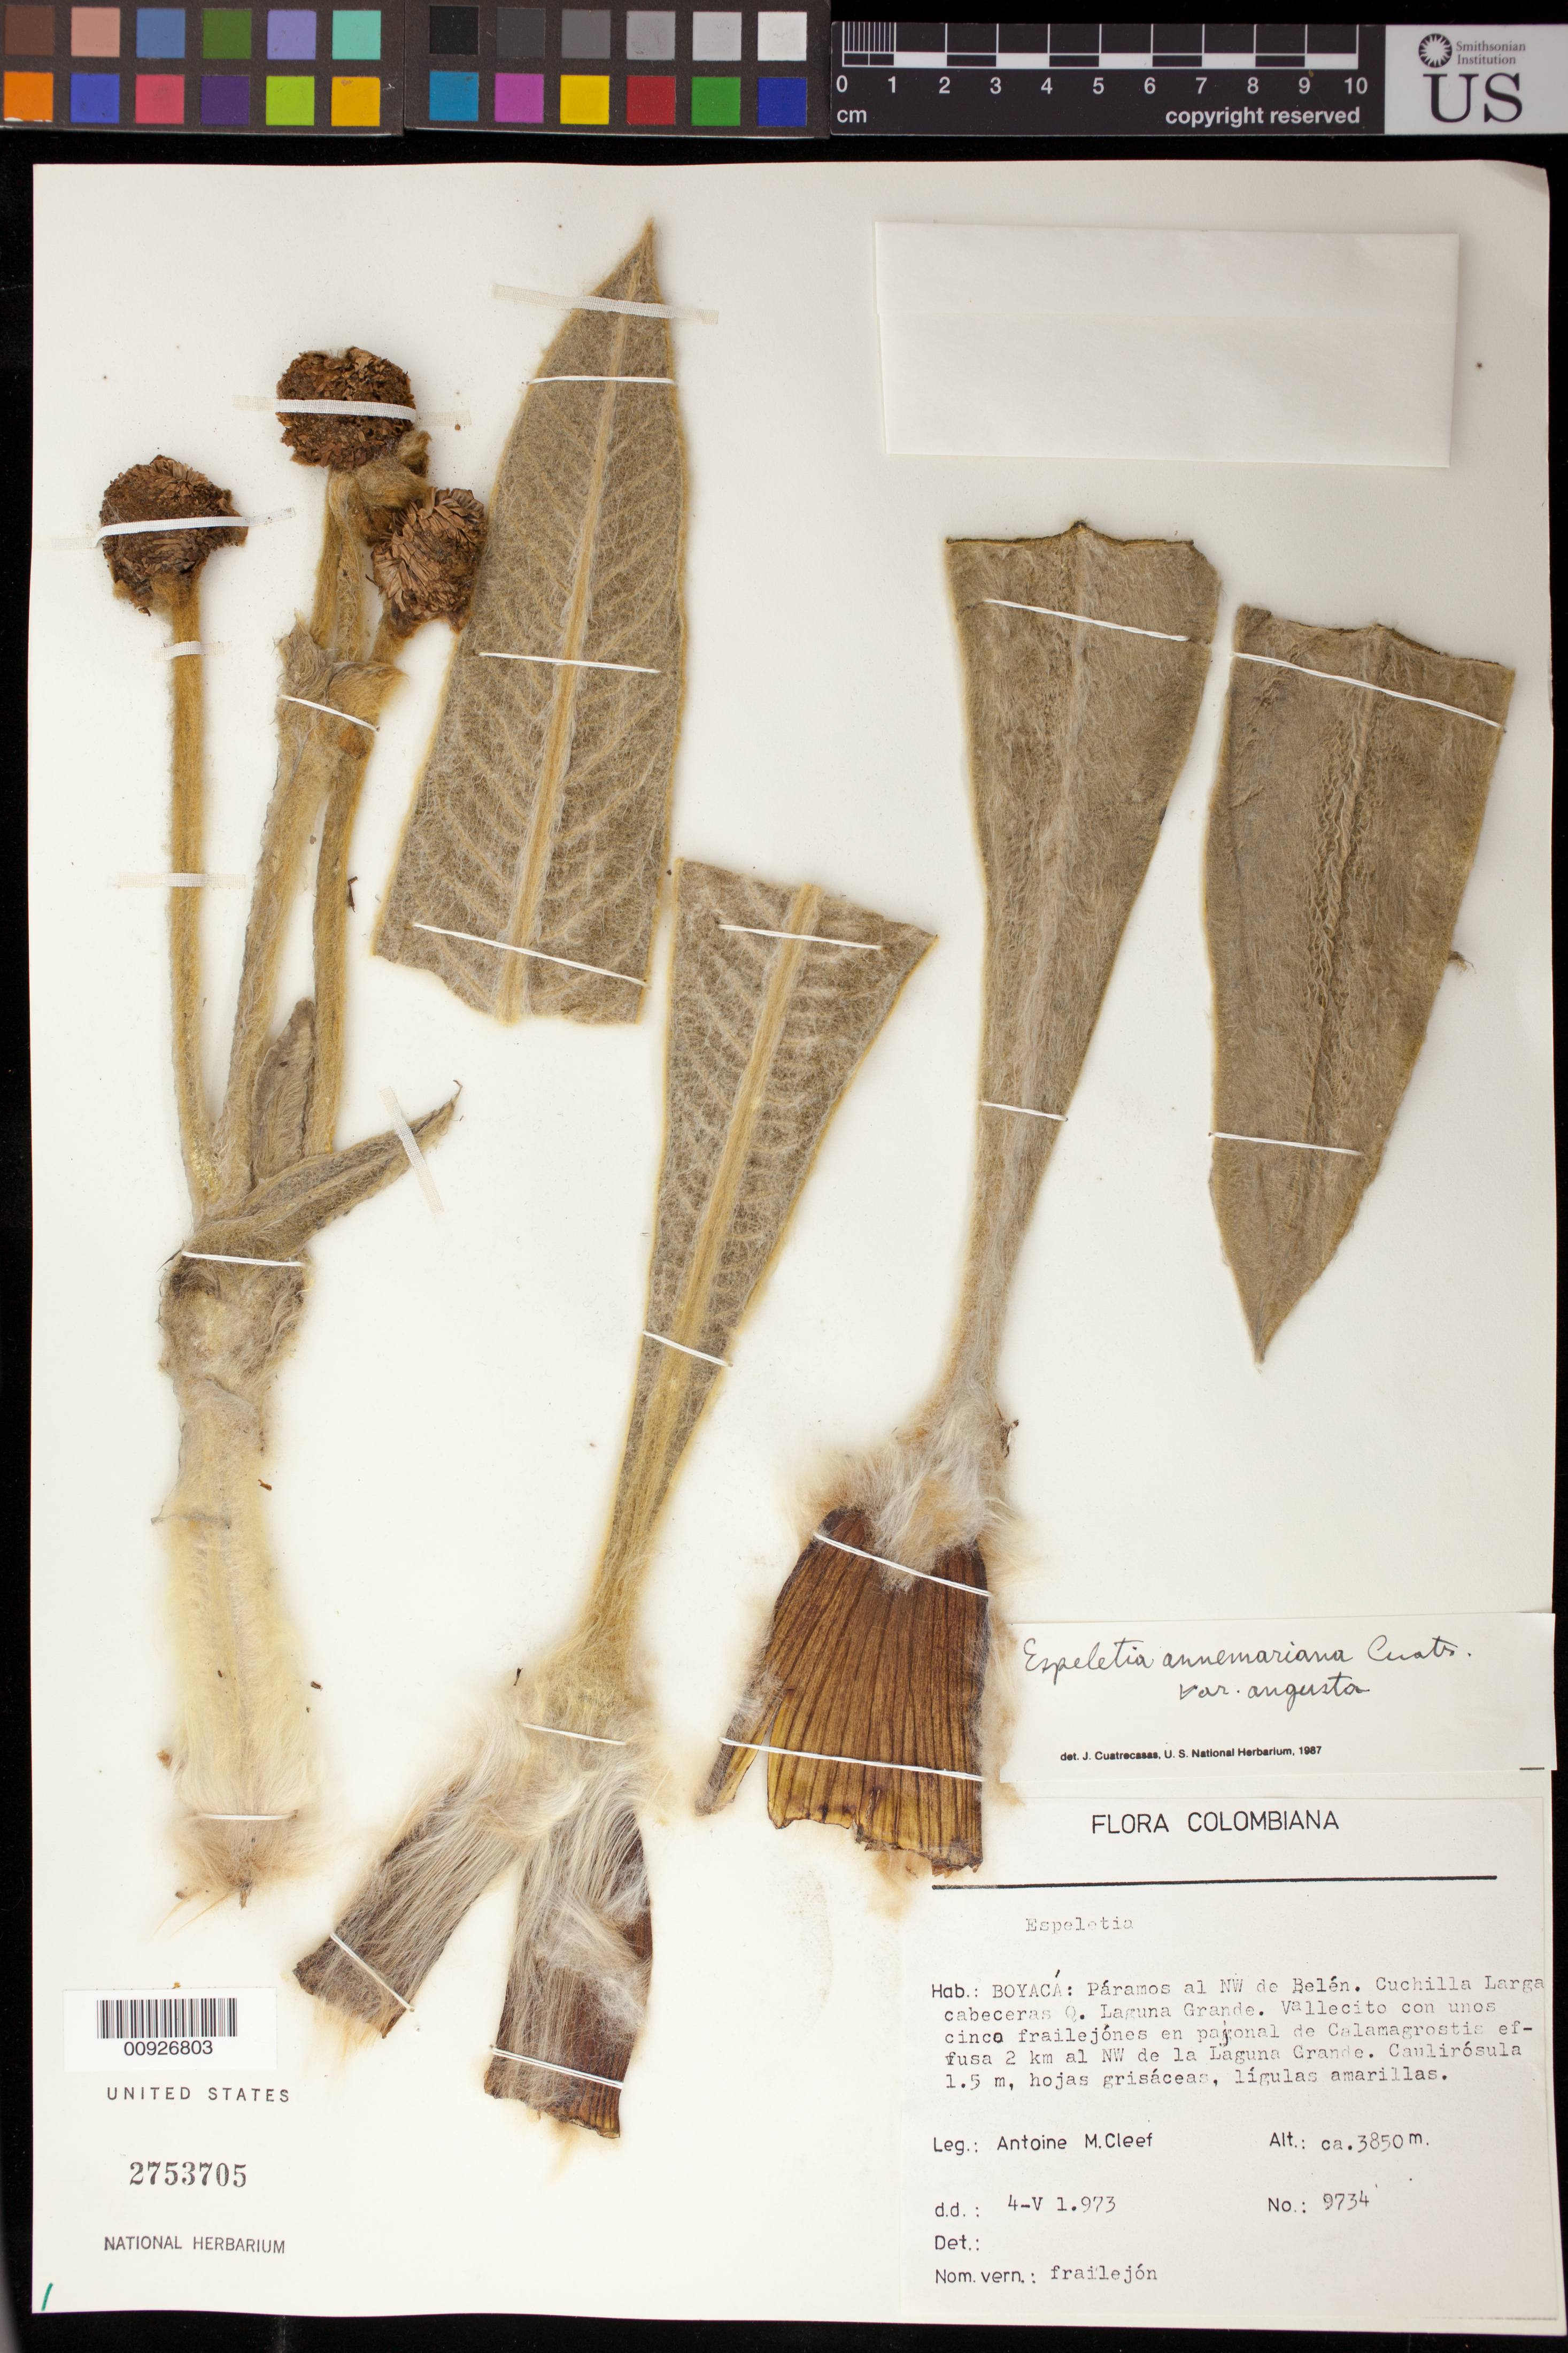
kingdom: Plantae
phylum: Tracheophyta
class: Magnoliopsida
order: Asterales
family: Asteraceae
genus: Espeletia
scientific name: Espeletia annemariana var. angusta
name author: Cuatrec.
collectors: A. M. Cleef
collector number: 9734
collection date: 1973-05-04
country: Colombia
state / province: Boyacá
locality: Páramos al NW de Belén. Cuchilla Larga, cabeceras Q, Laguna Grande.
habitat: Vallecito con unos cinco frailejones en pajonal de Calamagostris effusa 2 km al NW de la Laguna Grande.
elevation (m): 3850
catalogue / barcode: US 2753705